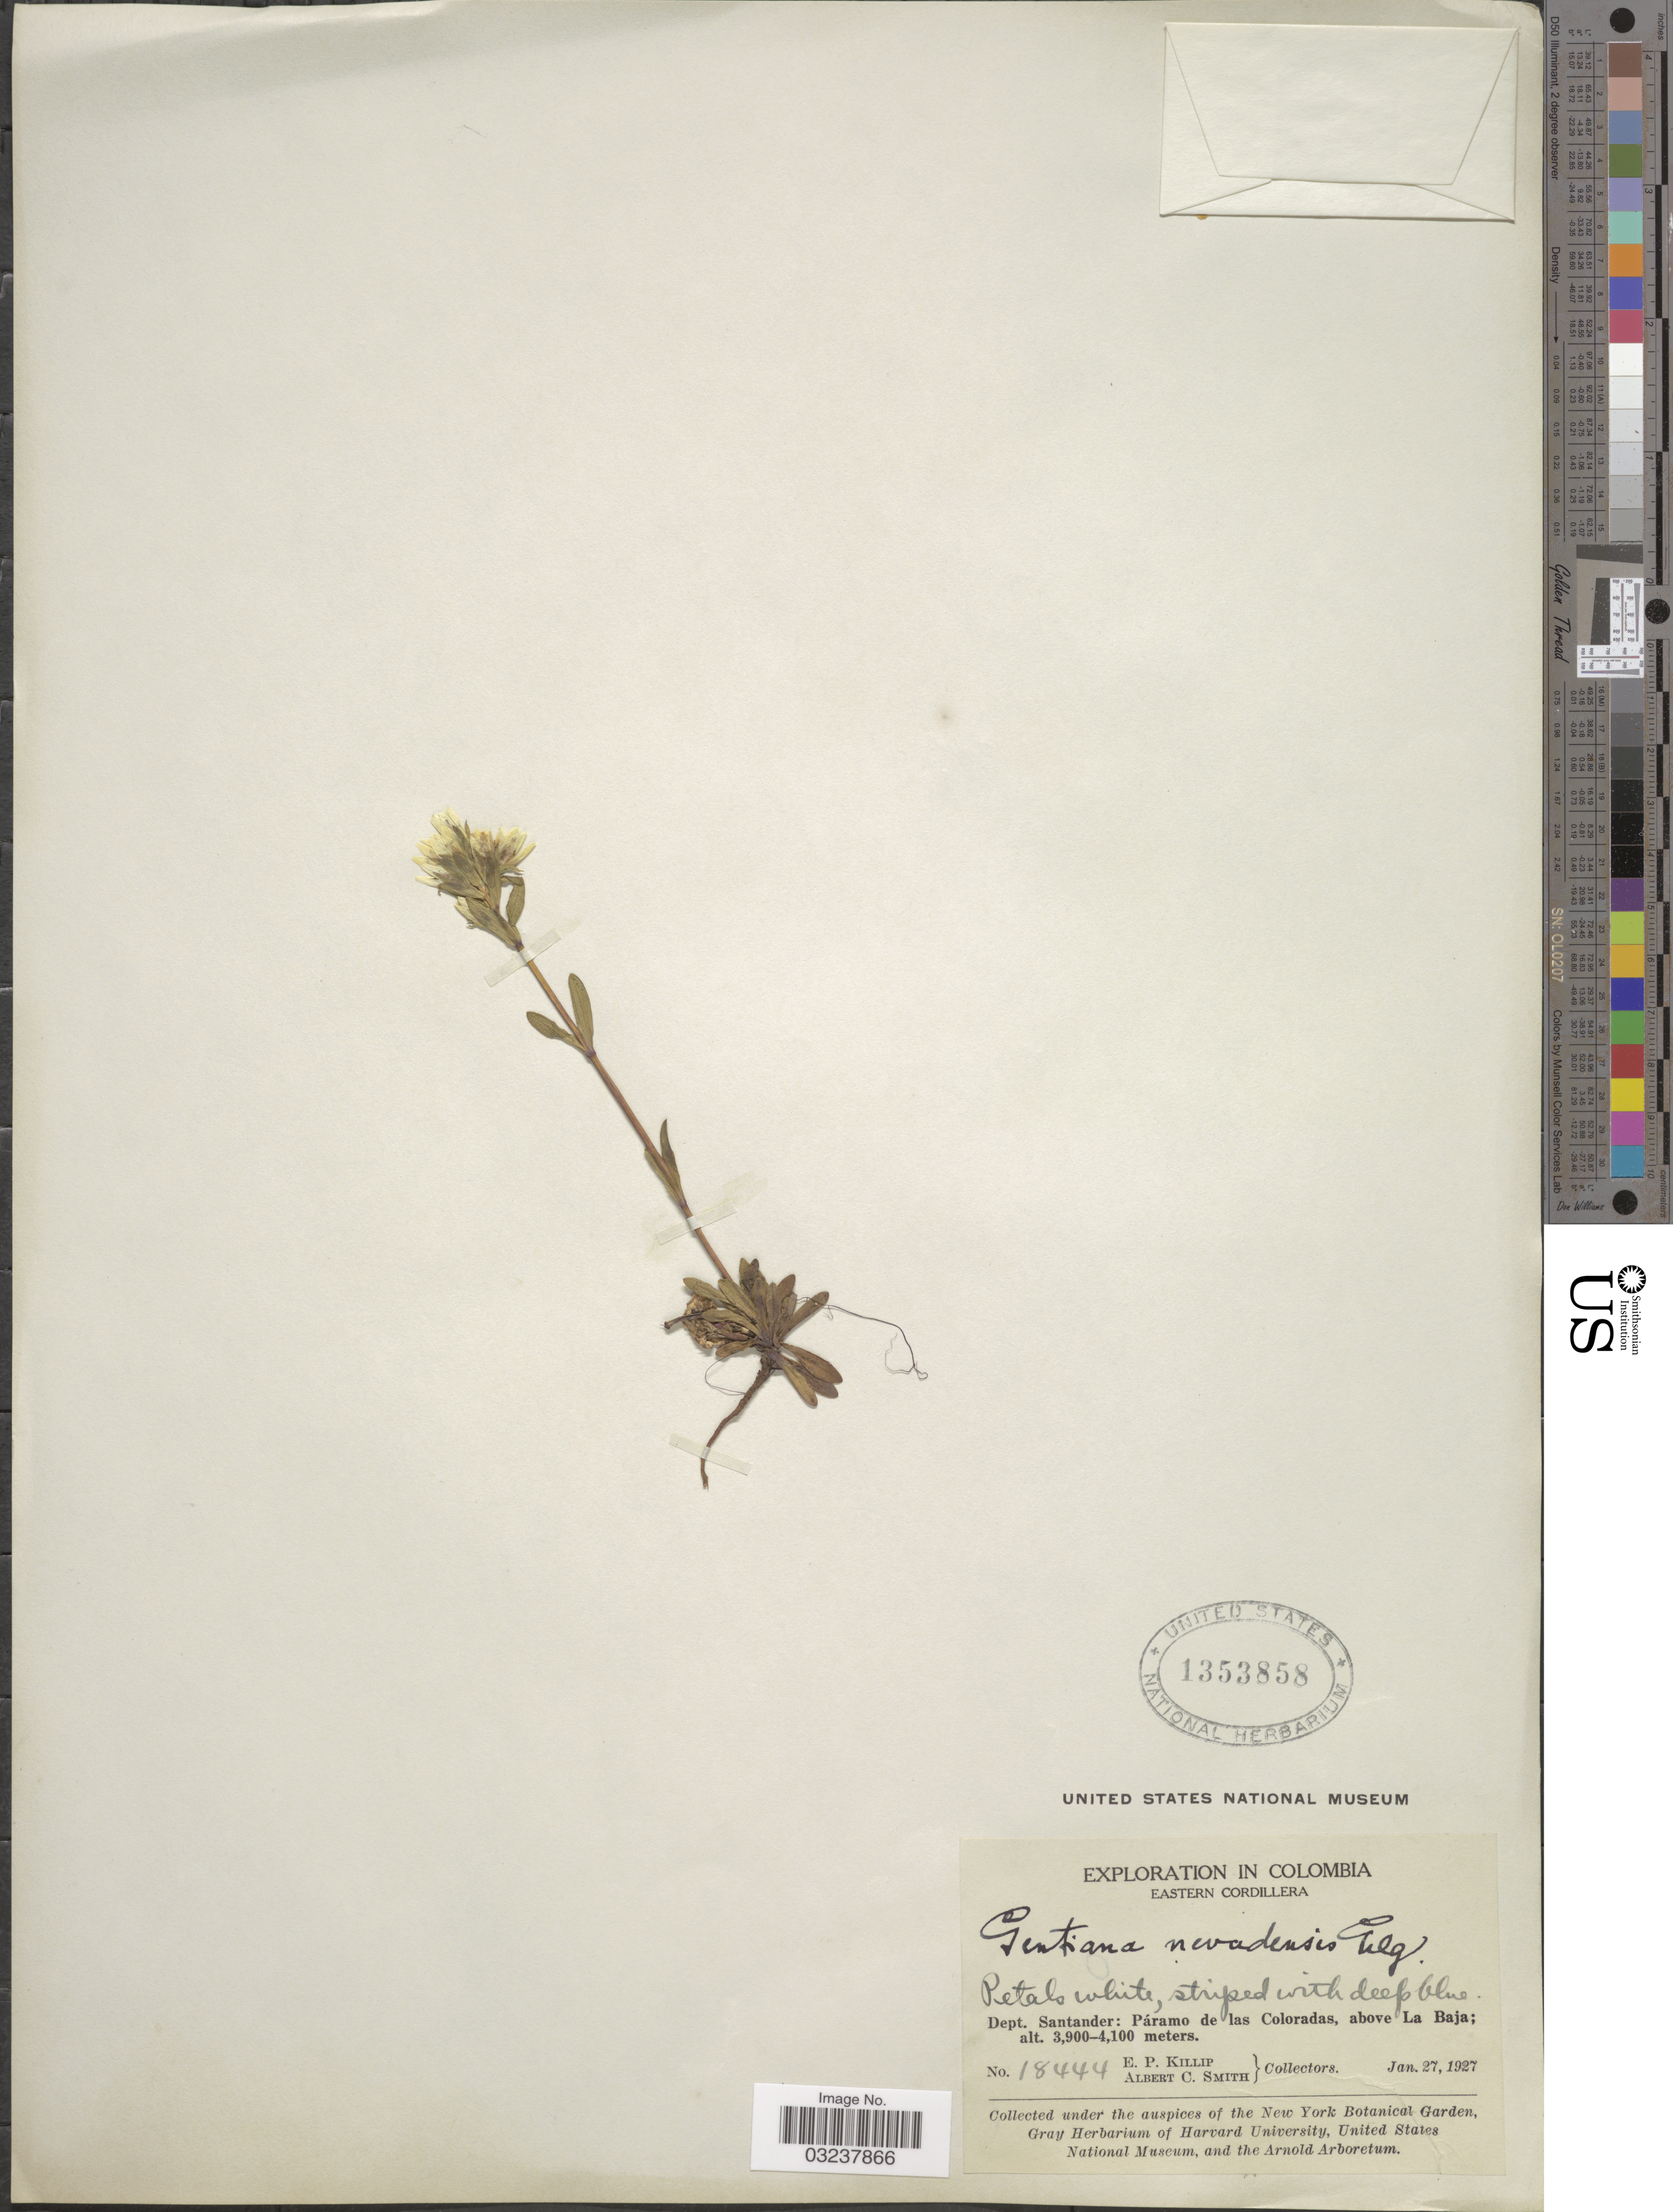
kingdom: Plantae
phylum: Tracheophyta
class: Magnoliopsida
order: Gentianales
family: Gentianaceae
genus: Gentianella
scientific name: Gentianella nevadensis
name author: (Gilg) Waever & Wüdenberg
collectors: E. P. Killip & A. C. Smith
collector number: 18444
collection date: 1927-01-27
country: Colombia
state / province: Santander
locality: Eastern Cordillera, Dept. Santander: Páramo de las Coloradas, above La Baja.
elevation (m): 3900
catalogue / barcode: US 1353858